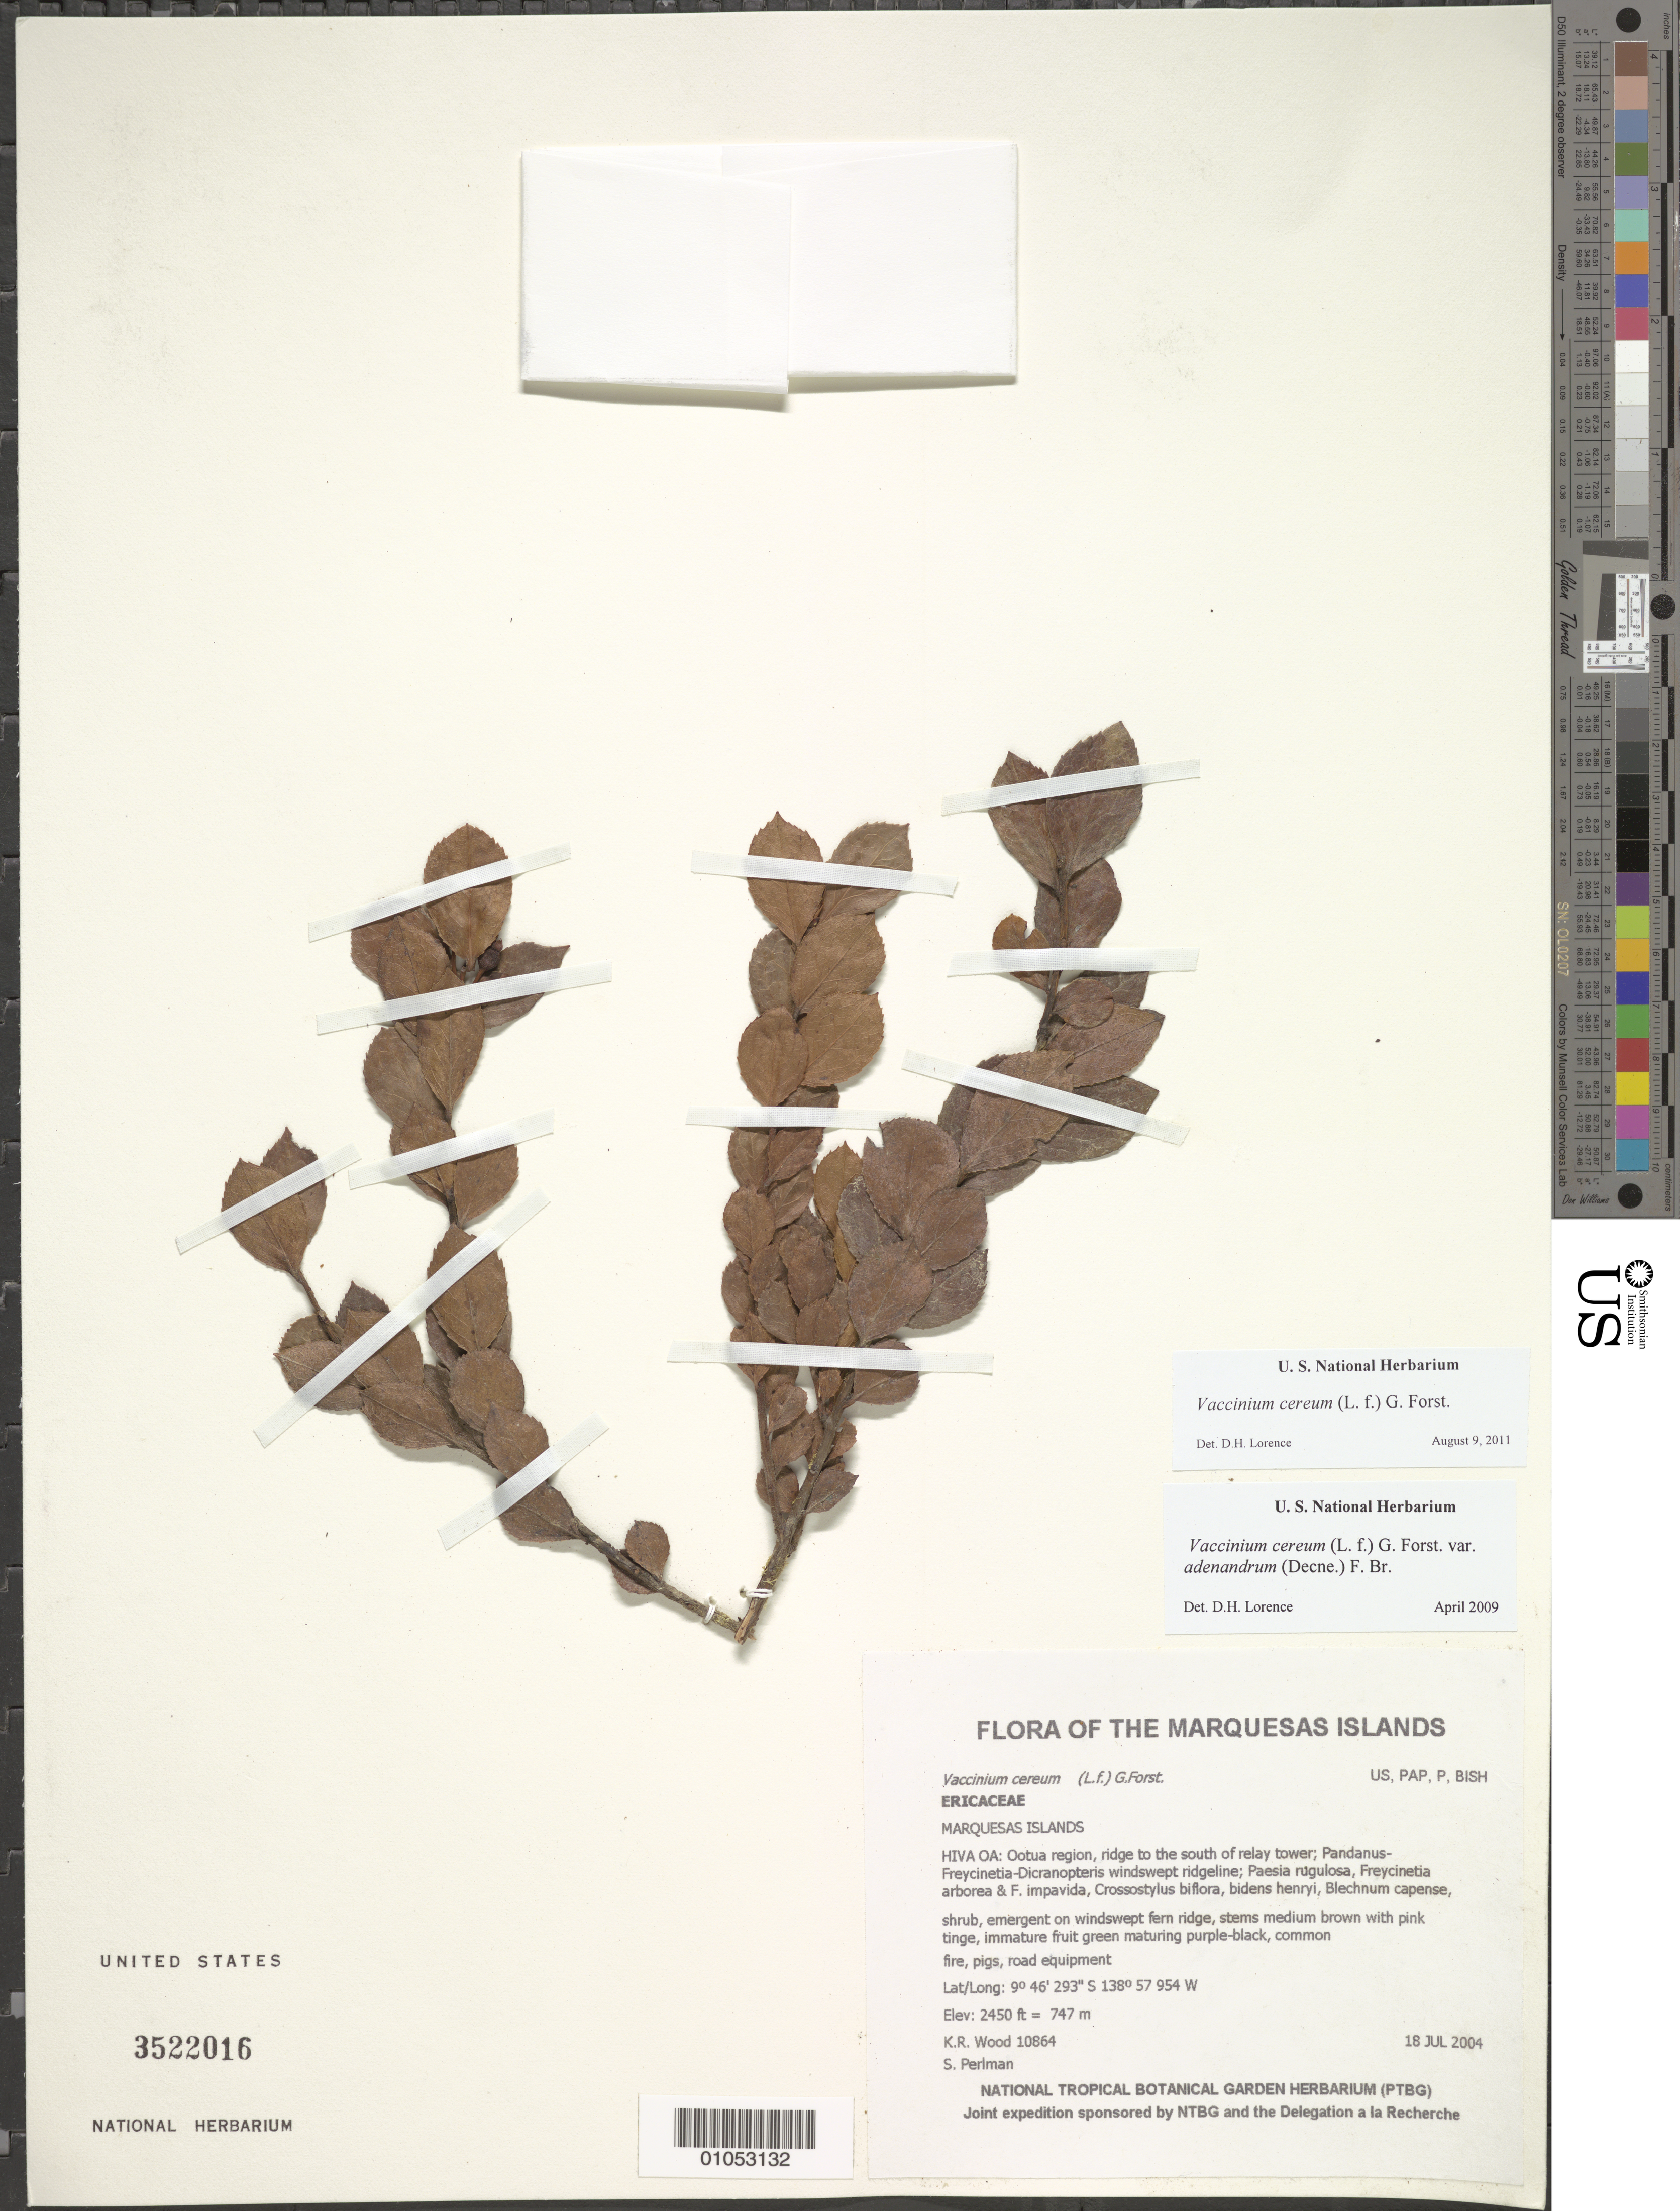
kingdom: Plantae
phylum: Tracheophyta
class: Magnoliopsida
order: Ericales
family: Ericaceae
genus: Vaccinium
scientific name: Vaccinium cereum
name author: (L. f.) G. Forst.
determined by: Lorence, David H., (PTBG), National Tropical Botanical Garden (UNITED STATES)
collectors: K. R. Wood & S. P. Perlman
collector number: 10864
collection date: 2004-07-18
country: French Polynesia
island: Hiva Oa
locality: Ootua region, ridge to the south of relay tower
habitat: Pandanus-Freycinetia-Dicranopteris windswept ridgeline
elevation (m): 747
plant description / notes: Fire, pigs, road equipment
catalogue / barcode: US 3522016